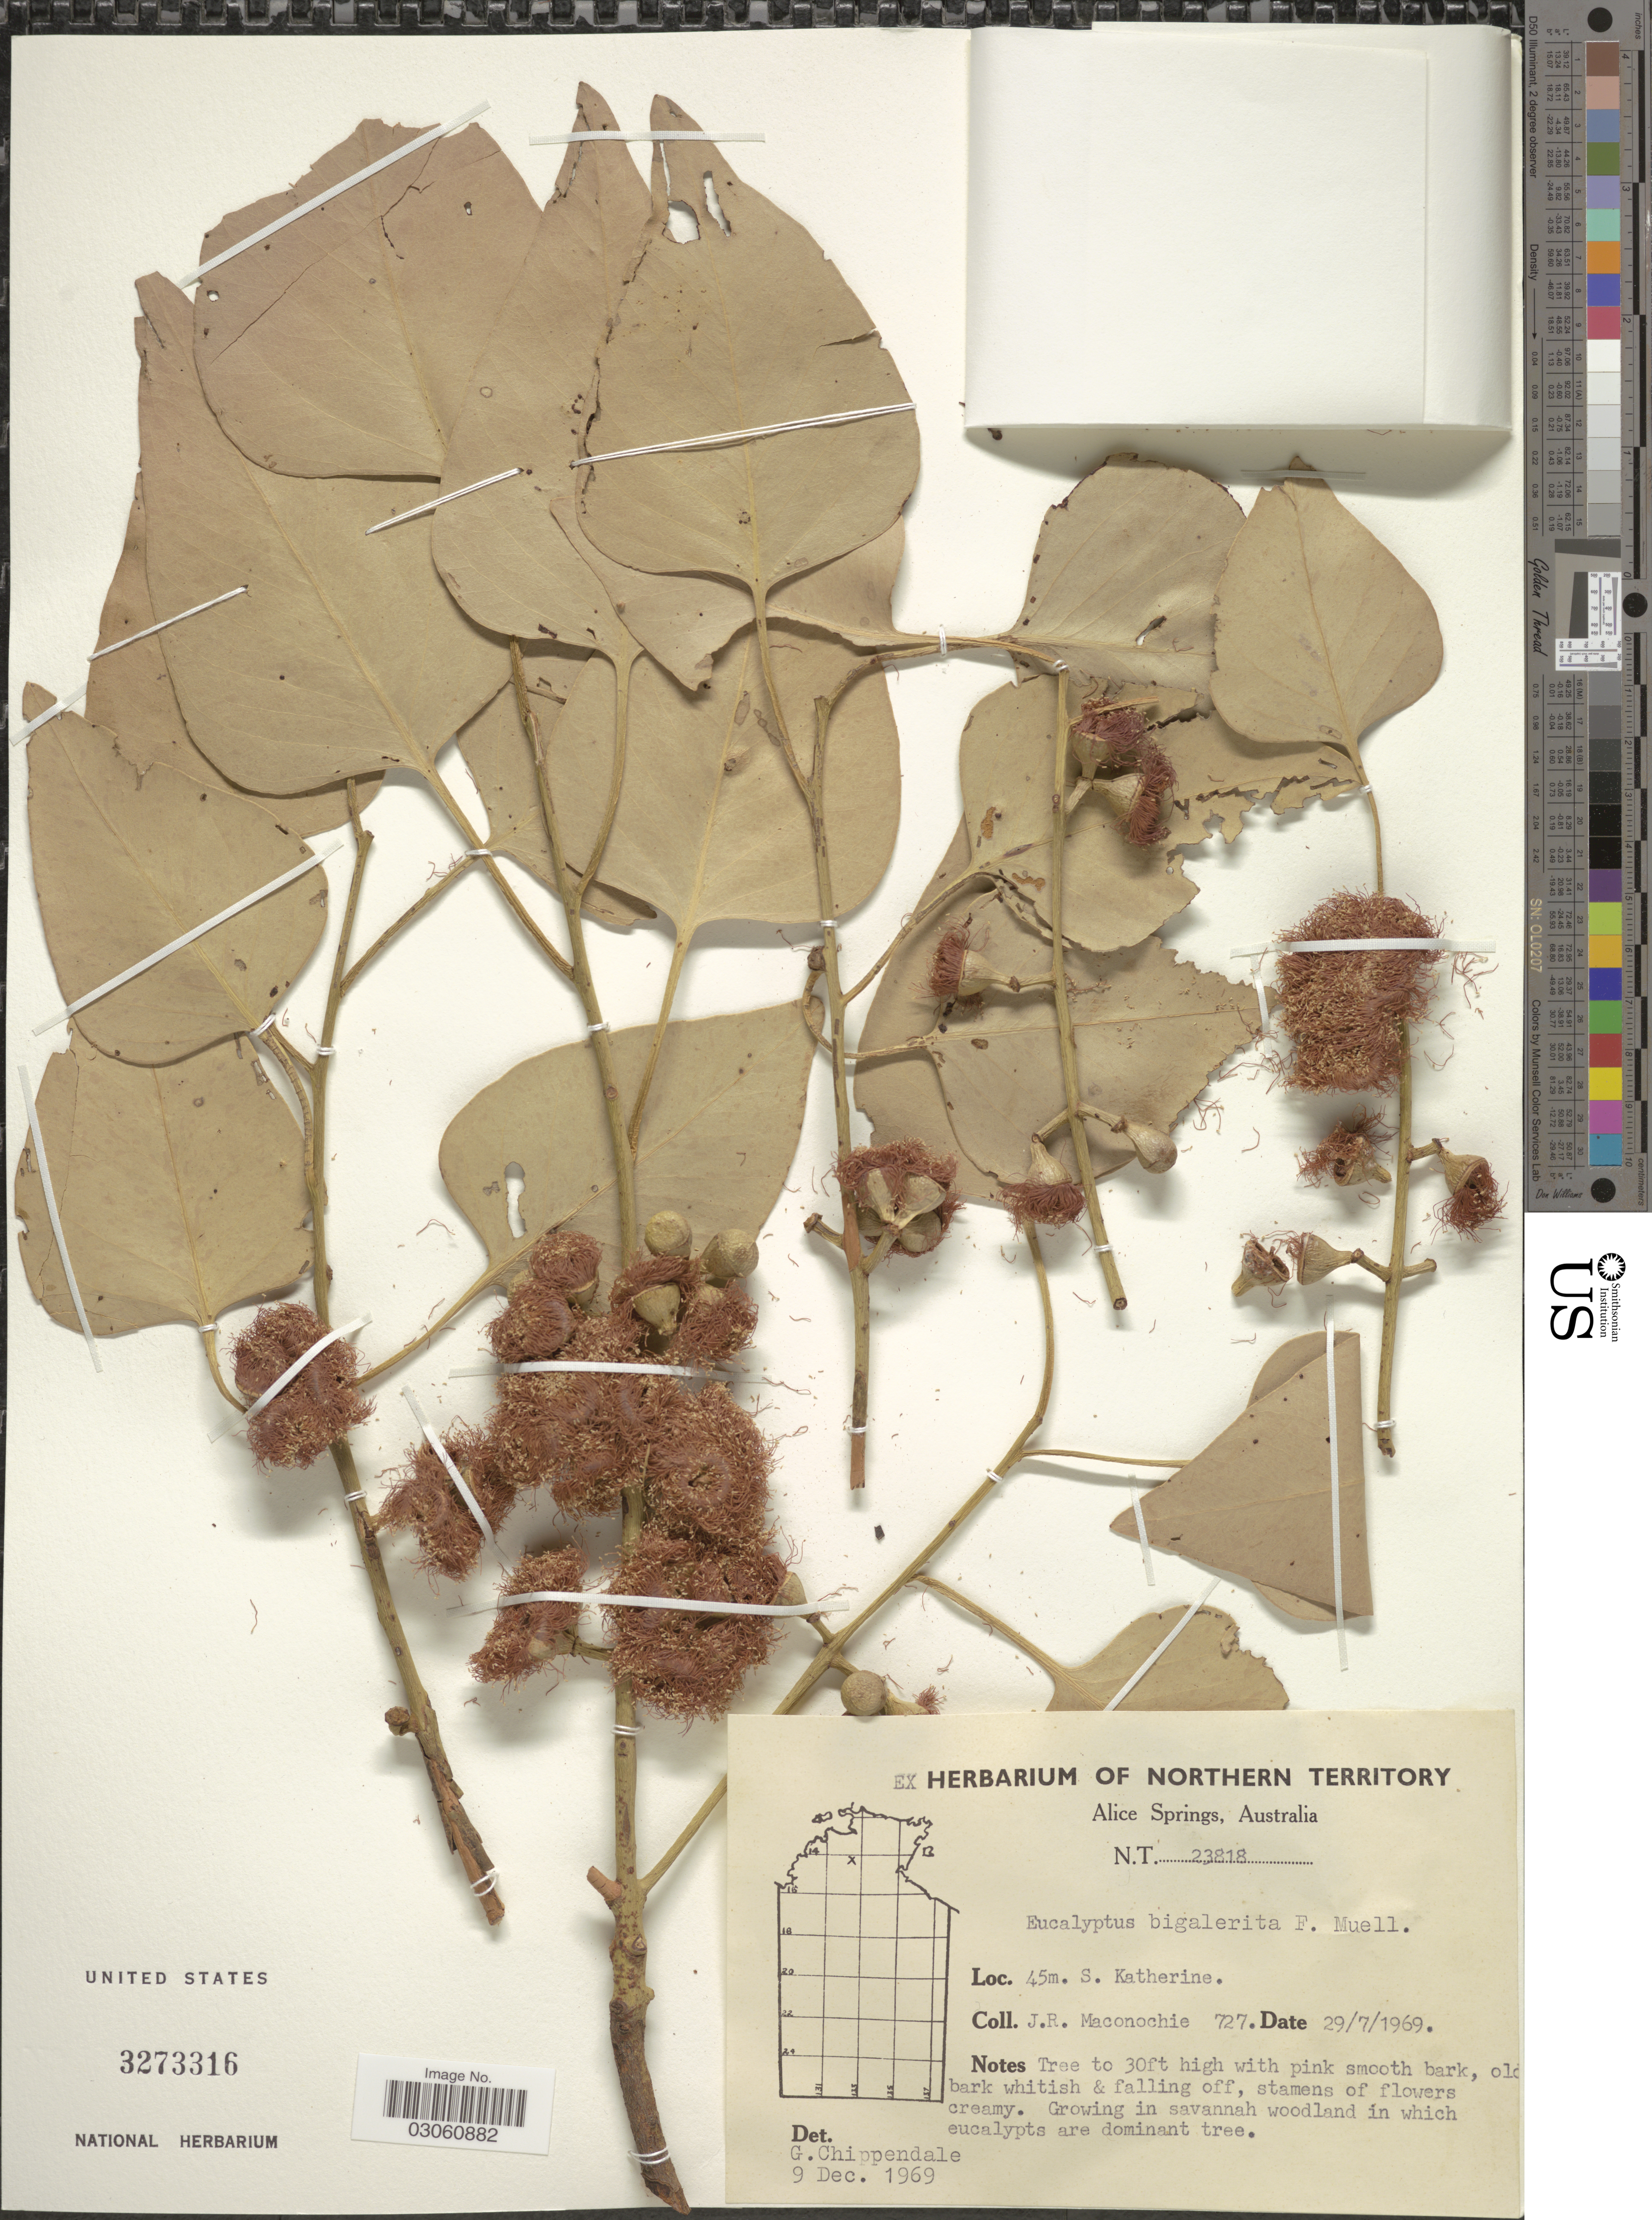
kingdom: Plantae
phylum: Tracheophyta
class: Magnoliopsida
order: Myrtales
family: Myrtaceae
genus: Eucalyptus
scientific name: Eucalyptus bigalerita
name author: F. Muell.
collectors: J. Maconochie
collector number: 727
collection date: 1969-07-29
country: Australia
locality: Alice Springs, 45m. S. of Katherine.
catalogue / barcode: US 3273316